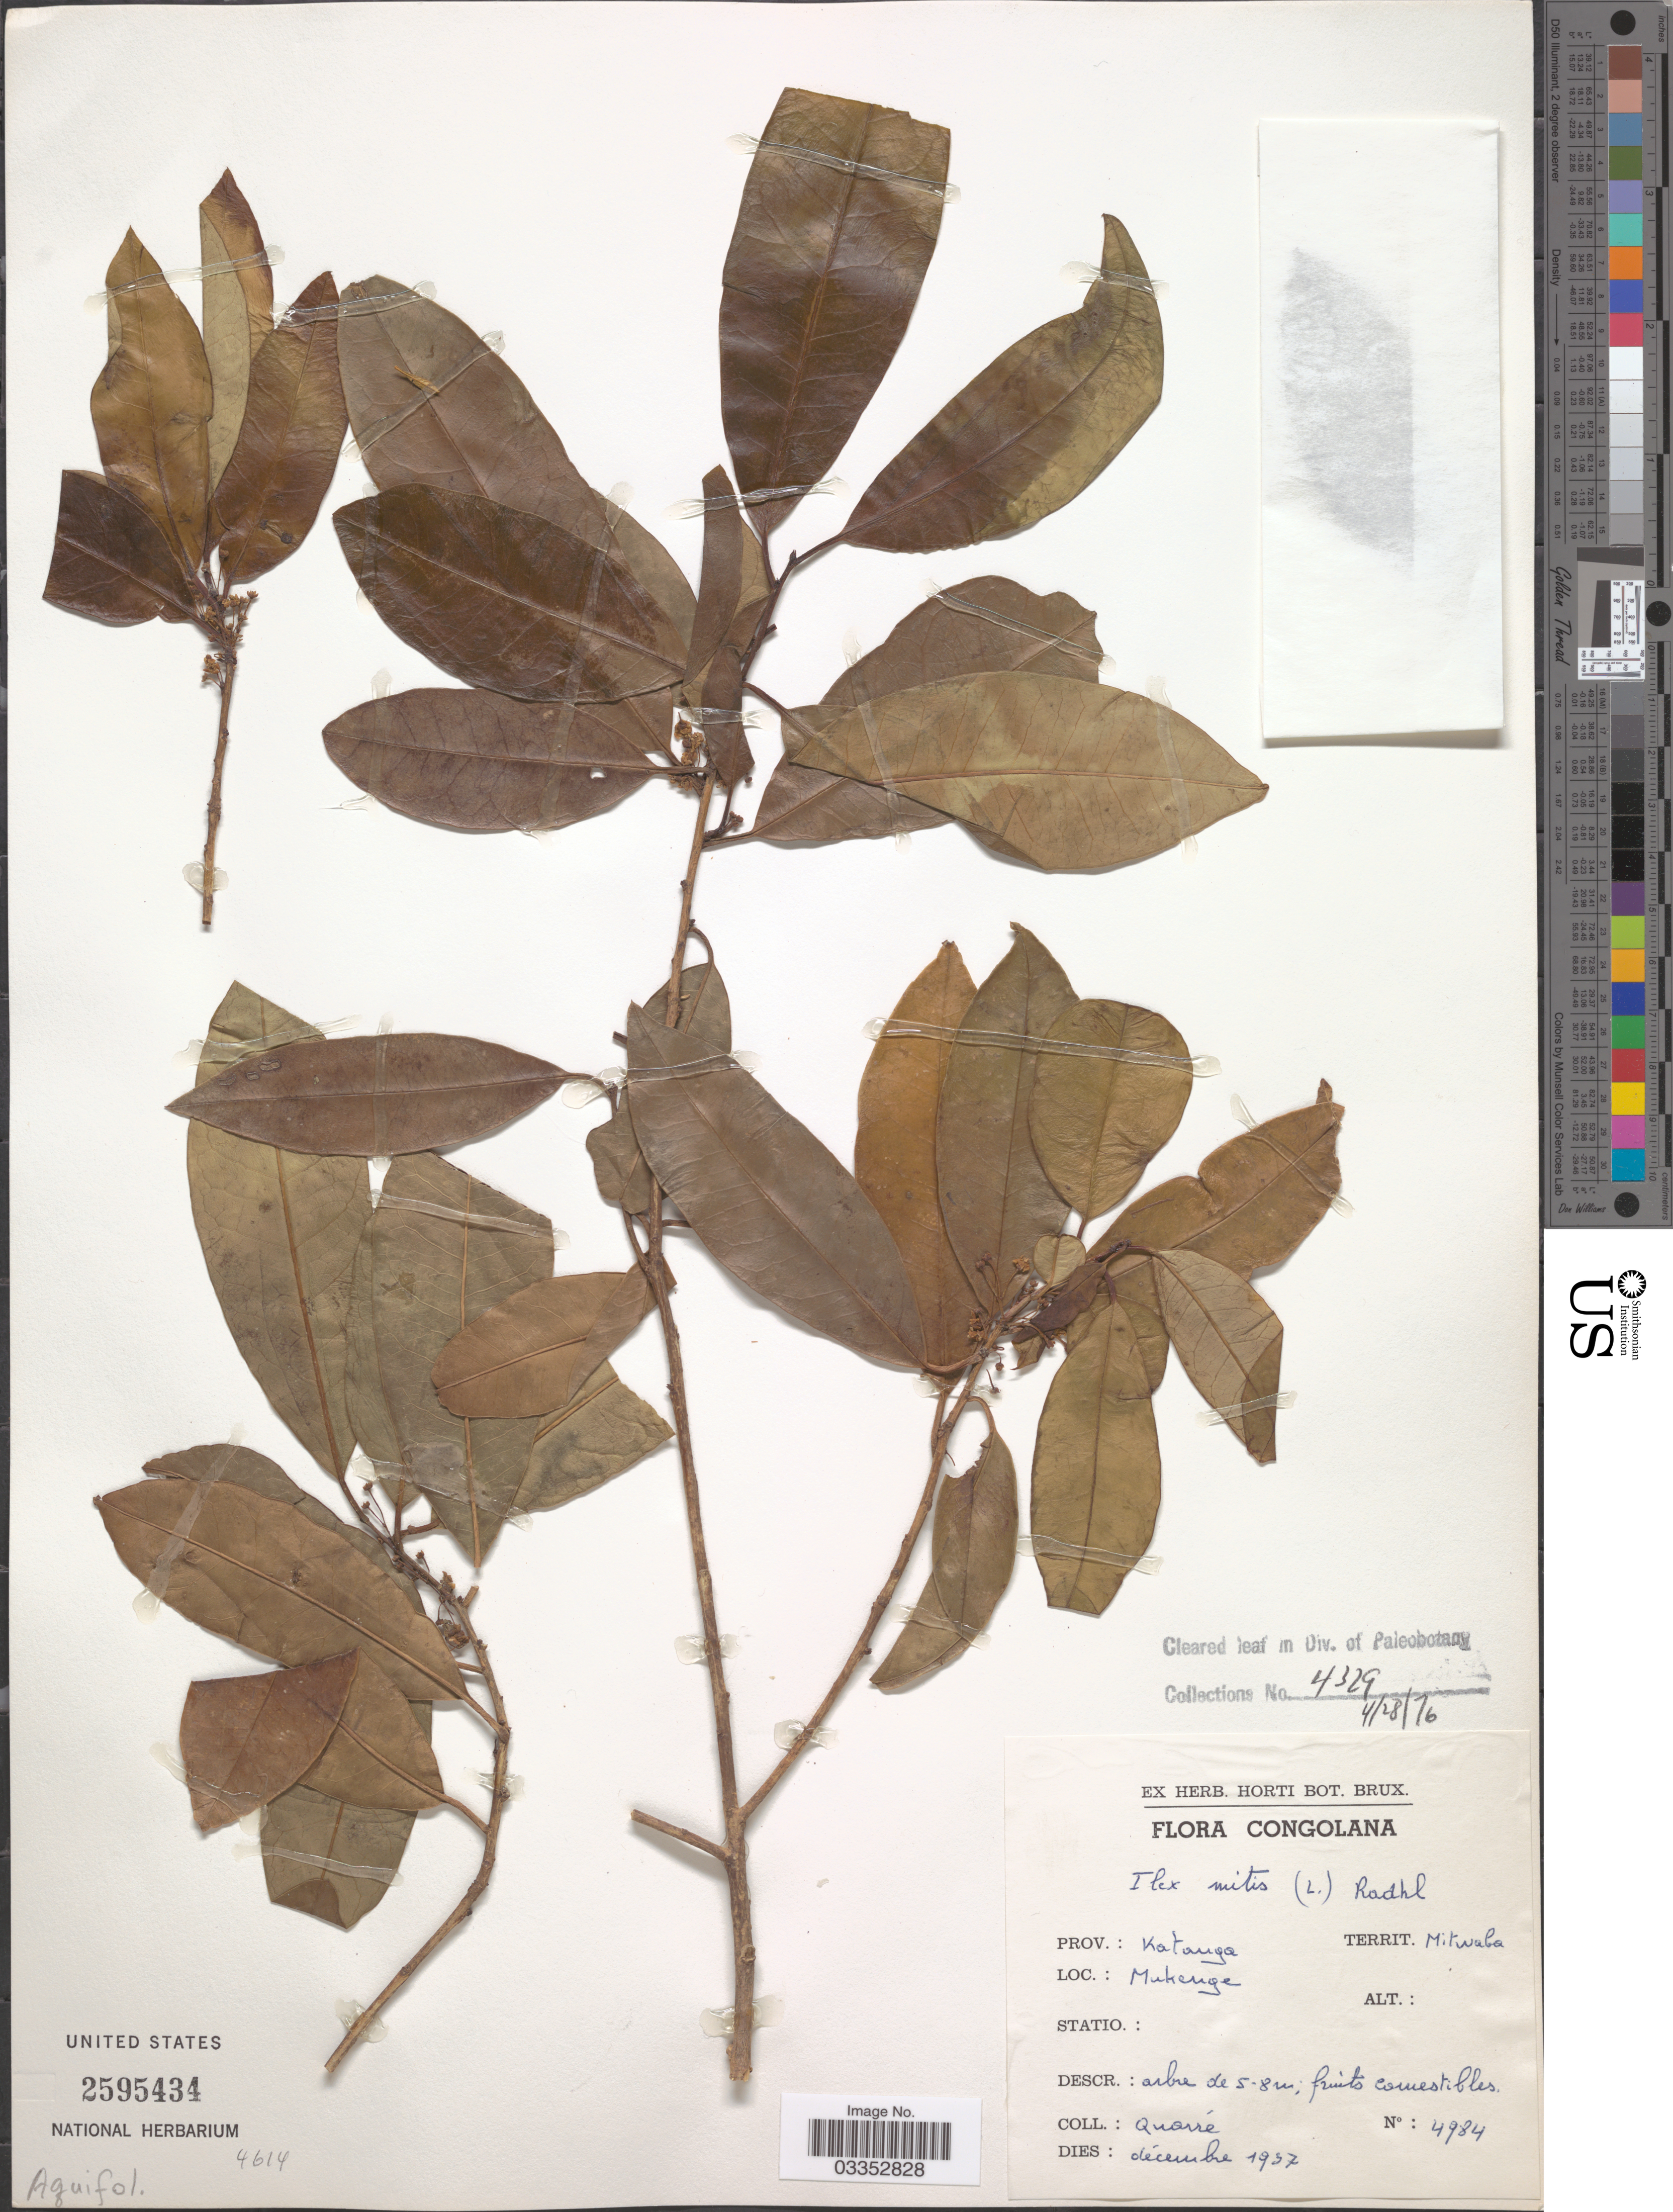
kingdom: Plantae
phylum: Tracheophyta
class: Magnoliopsida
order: Aquifoliales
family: Aquifoliaceae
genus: Ilex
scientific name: Ilex mitis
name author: (L.) Radlk.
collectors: -. Quarre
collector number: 4984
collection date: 1937-12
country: Congo, Democratic Republic of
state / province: Haut-Katanga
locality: Congolana, Prov.: Katanga, Territ.: Mitwala, Mukenge.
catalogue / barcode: US 2595434